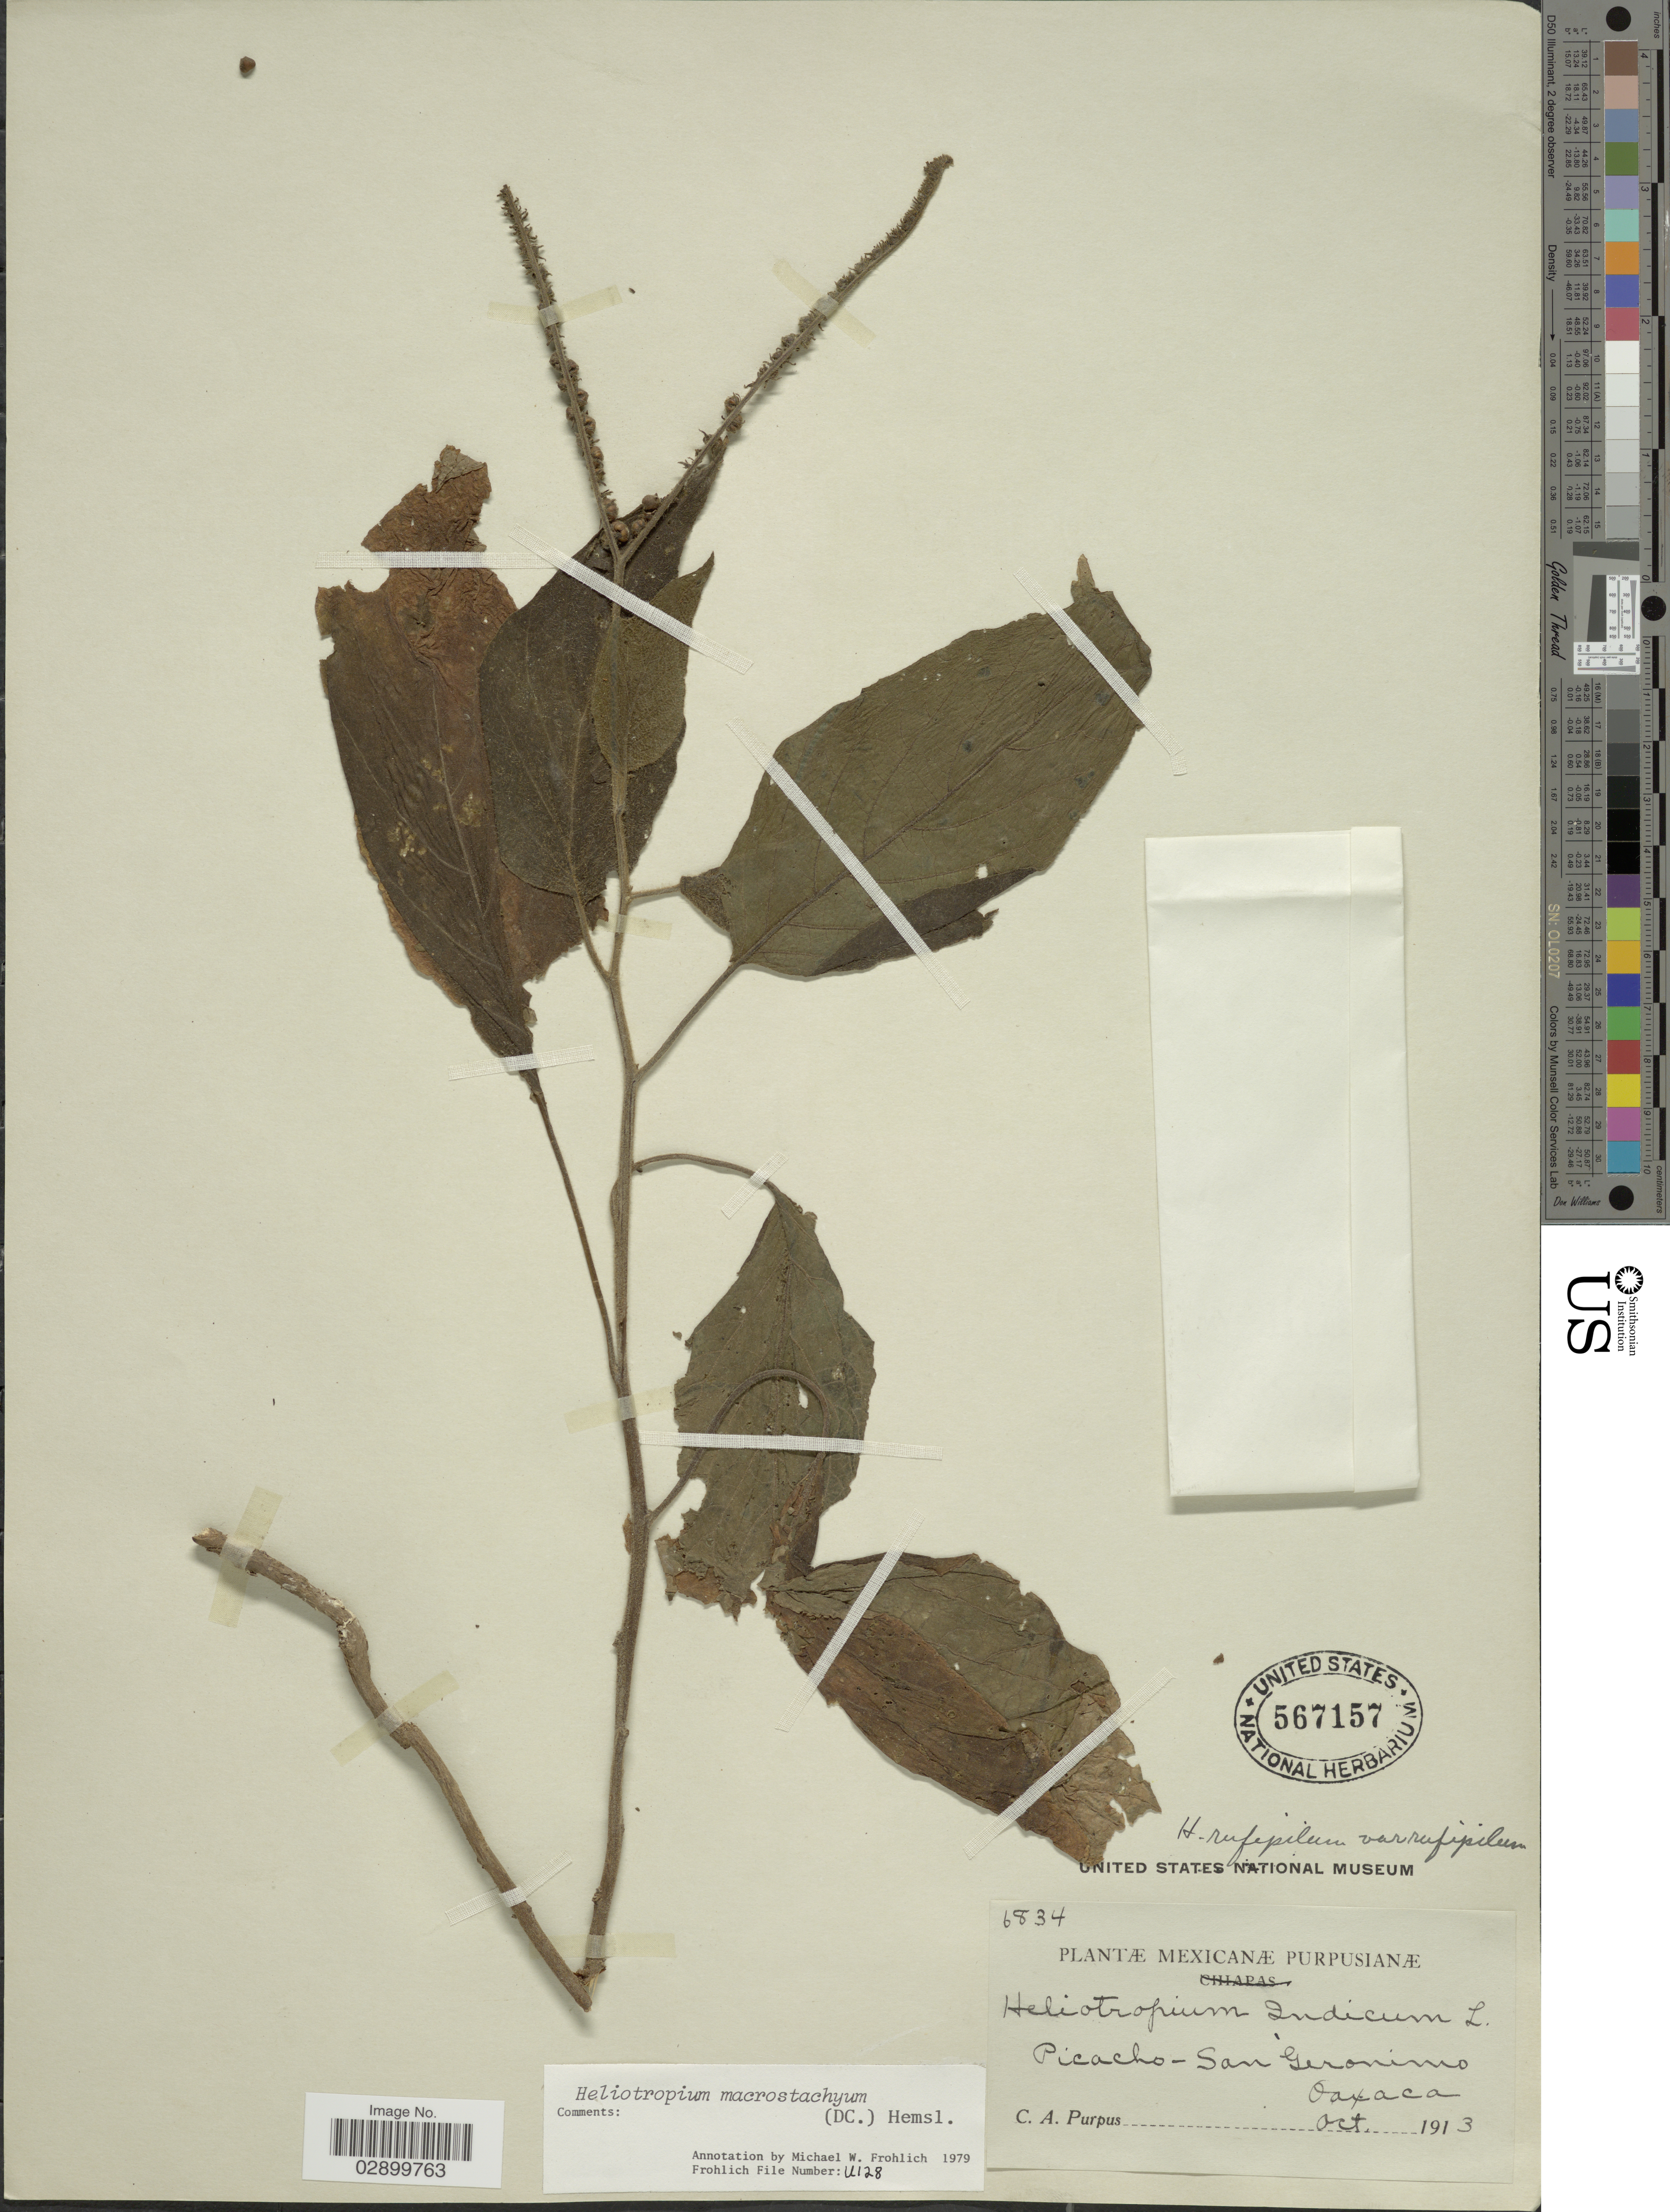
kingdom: Plantae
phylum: Tracheophyta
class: Magnoliopsida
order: Boraginales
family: Heliotropiaceae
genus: Heliotropium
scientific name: Heliotropium macrostachyum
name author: (DC.) Hemsl.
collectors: C. A. Purpus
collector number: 6834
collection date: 1913-10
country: Mexico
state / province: Oaxaca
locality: Picacho-San Geronimo.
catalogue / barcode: US 567157